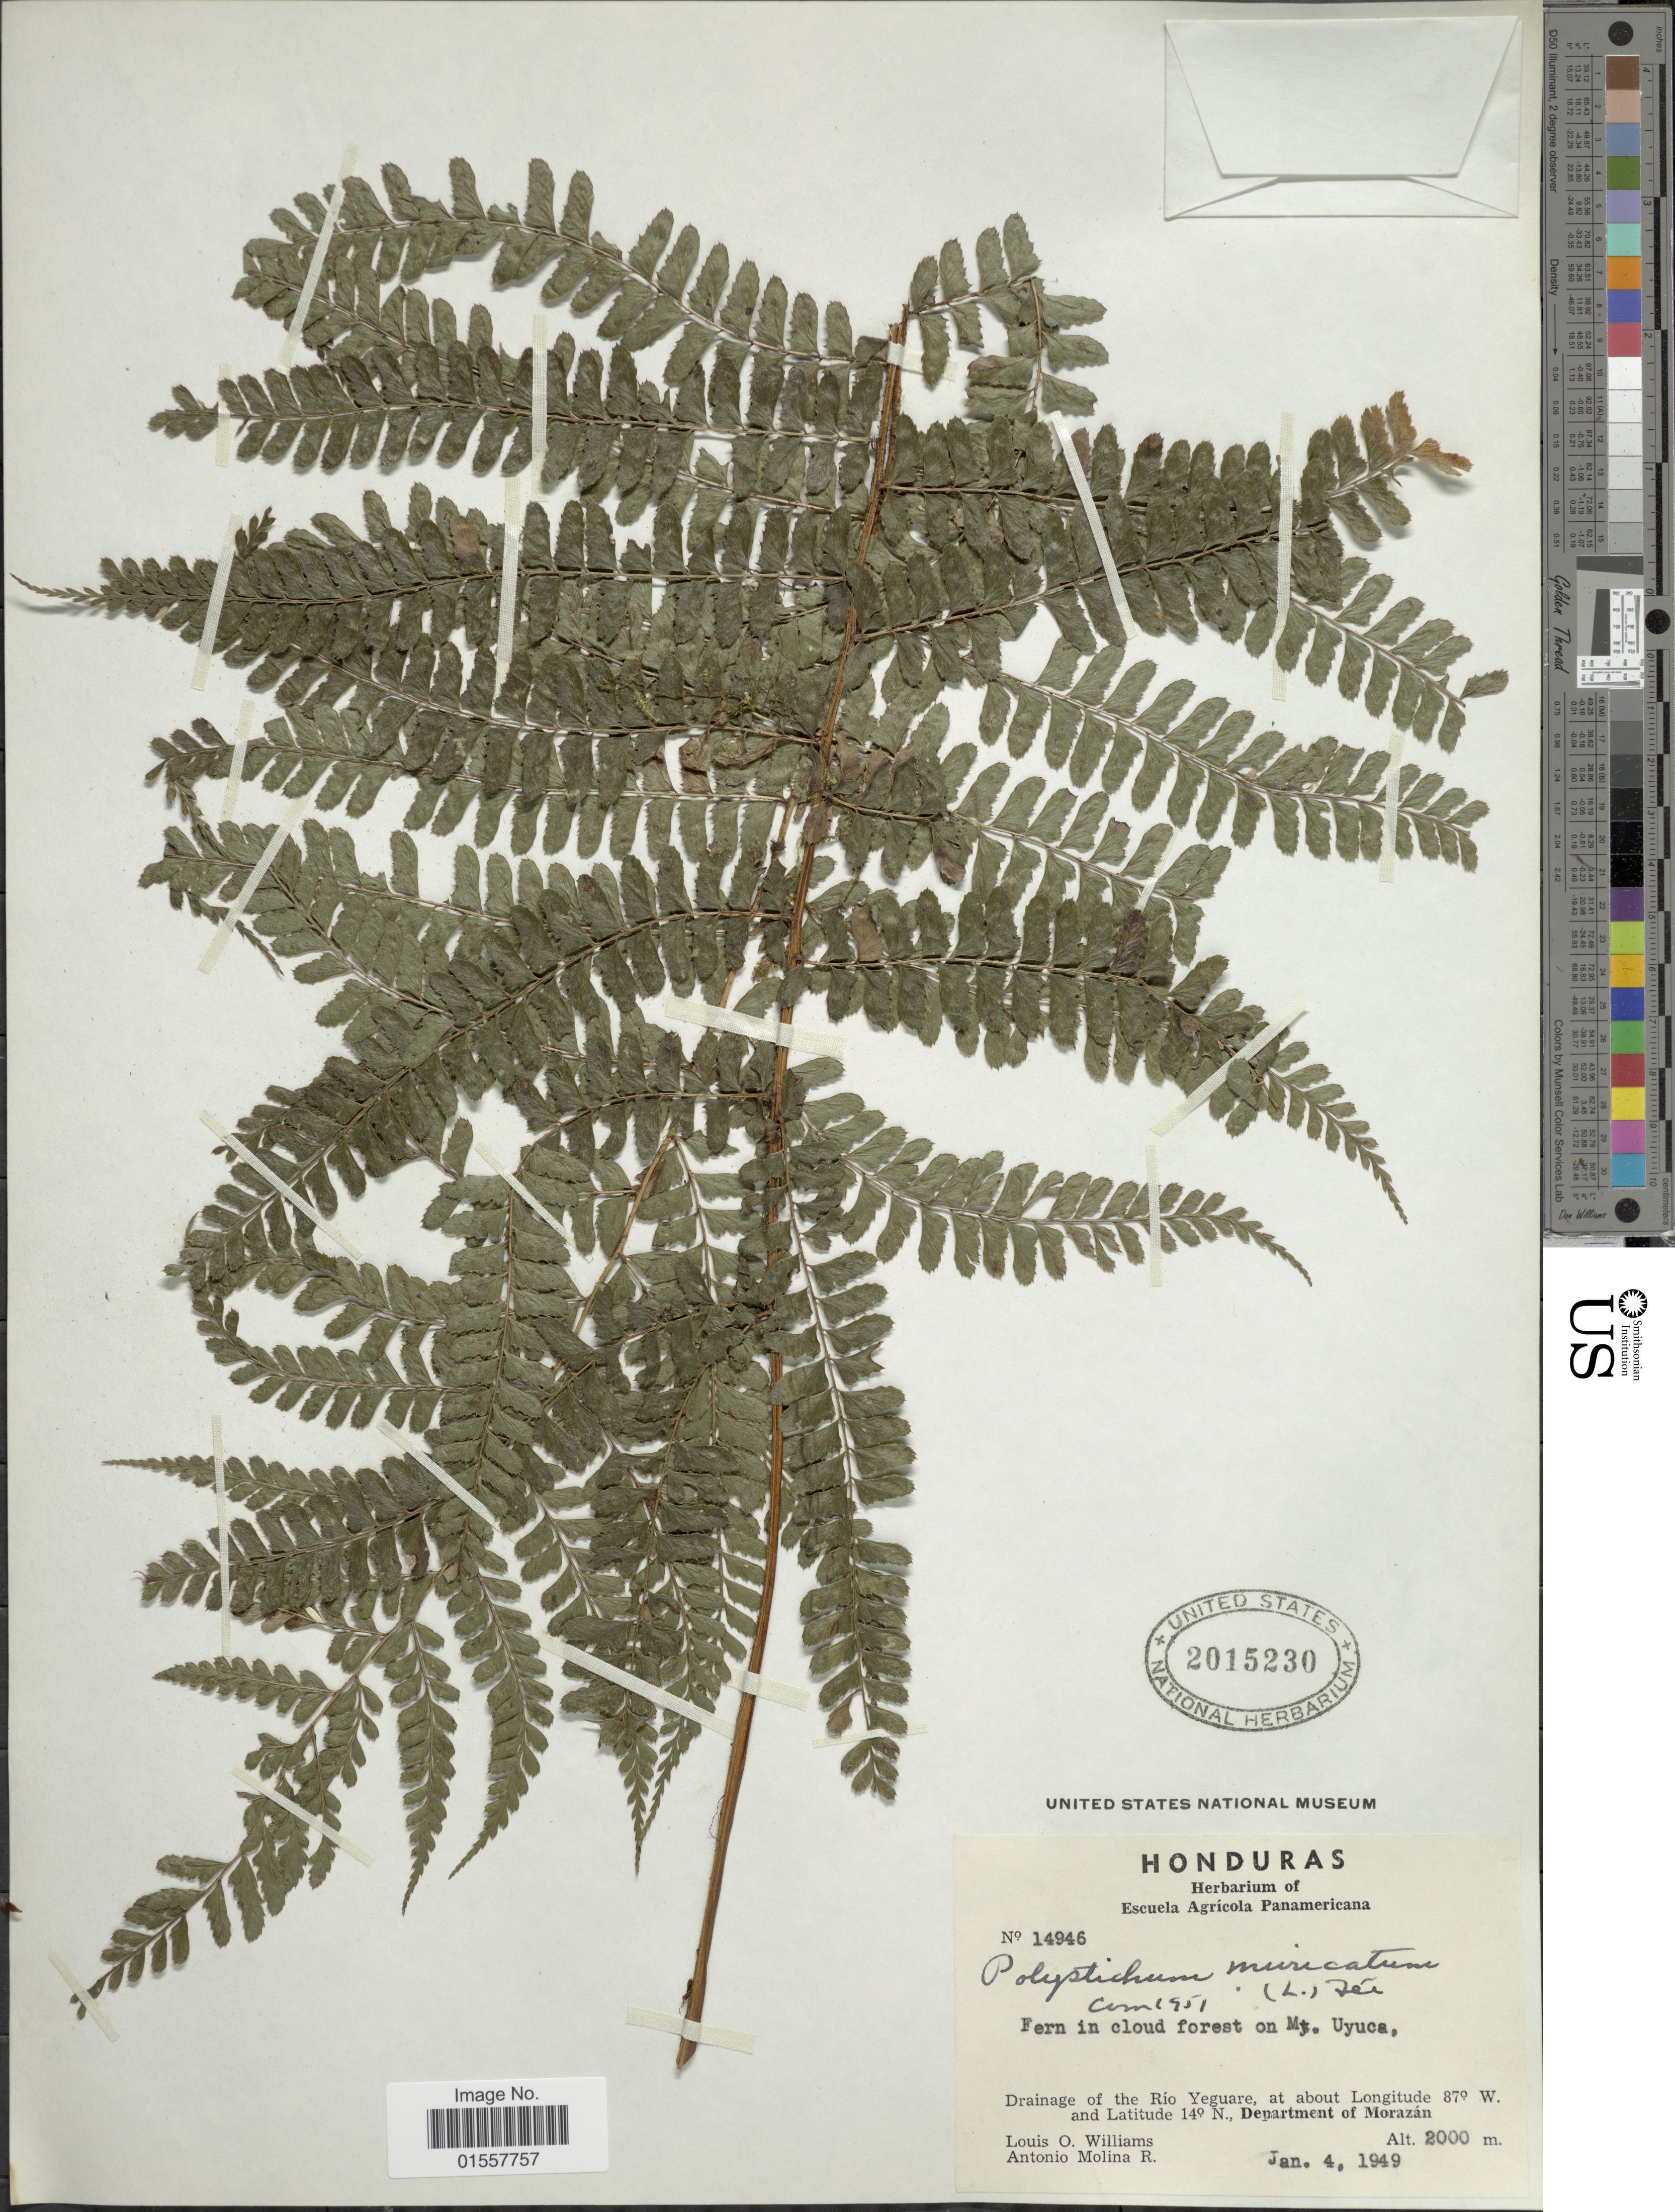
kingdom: Plantae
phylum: Tracheophyta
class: Polypodiopsida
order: Polypodiales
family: Dryopteridaceae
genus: Polystichum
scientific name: Polystichum muricatum var. bicolor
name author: (L.) Fée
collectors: L. O. Williams & A. Molina R.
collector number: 14946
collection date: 1949-01-04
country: Honduras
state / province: Fco. Morazán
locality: In cloud forest on Mt. Uyuca, drainage of the rio Yeguare, Department of Morazan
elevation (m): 2000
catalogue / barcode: US 2015230